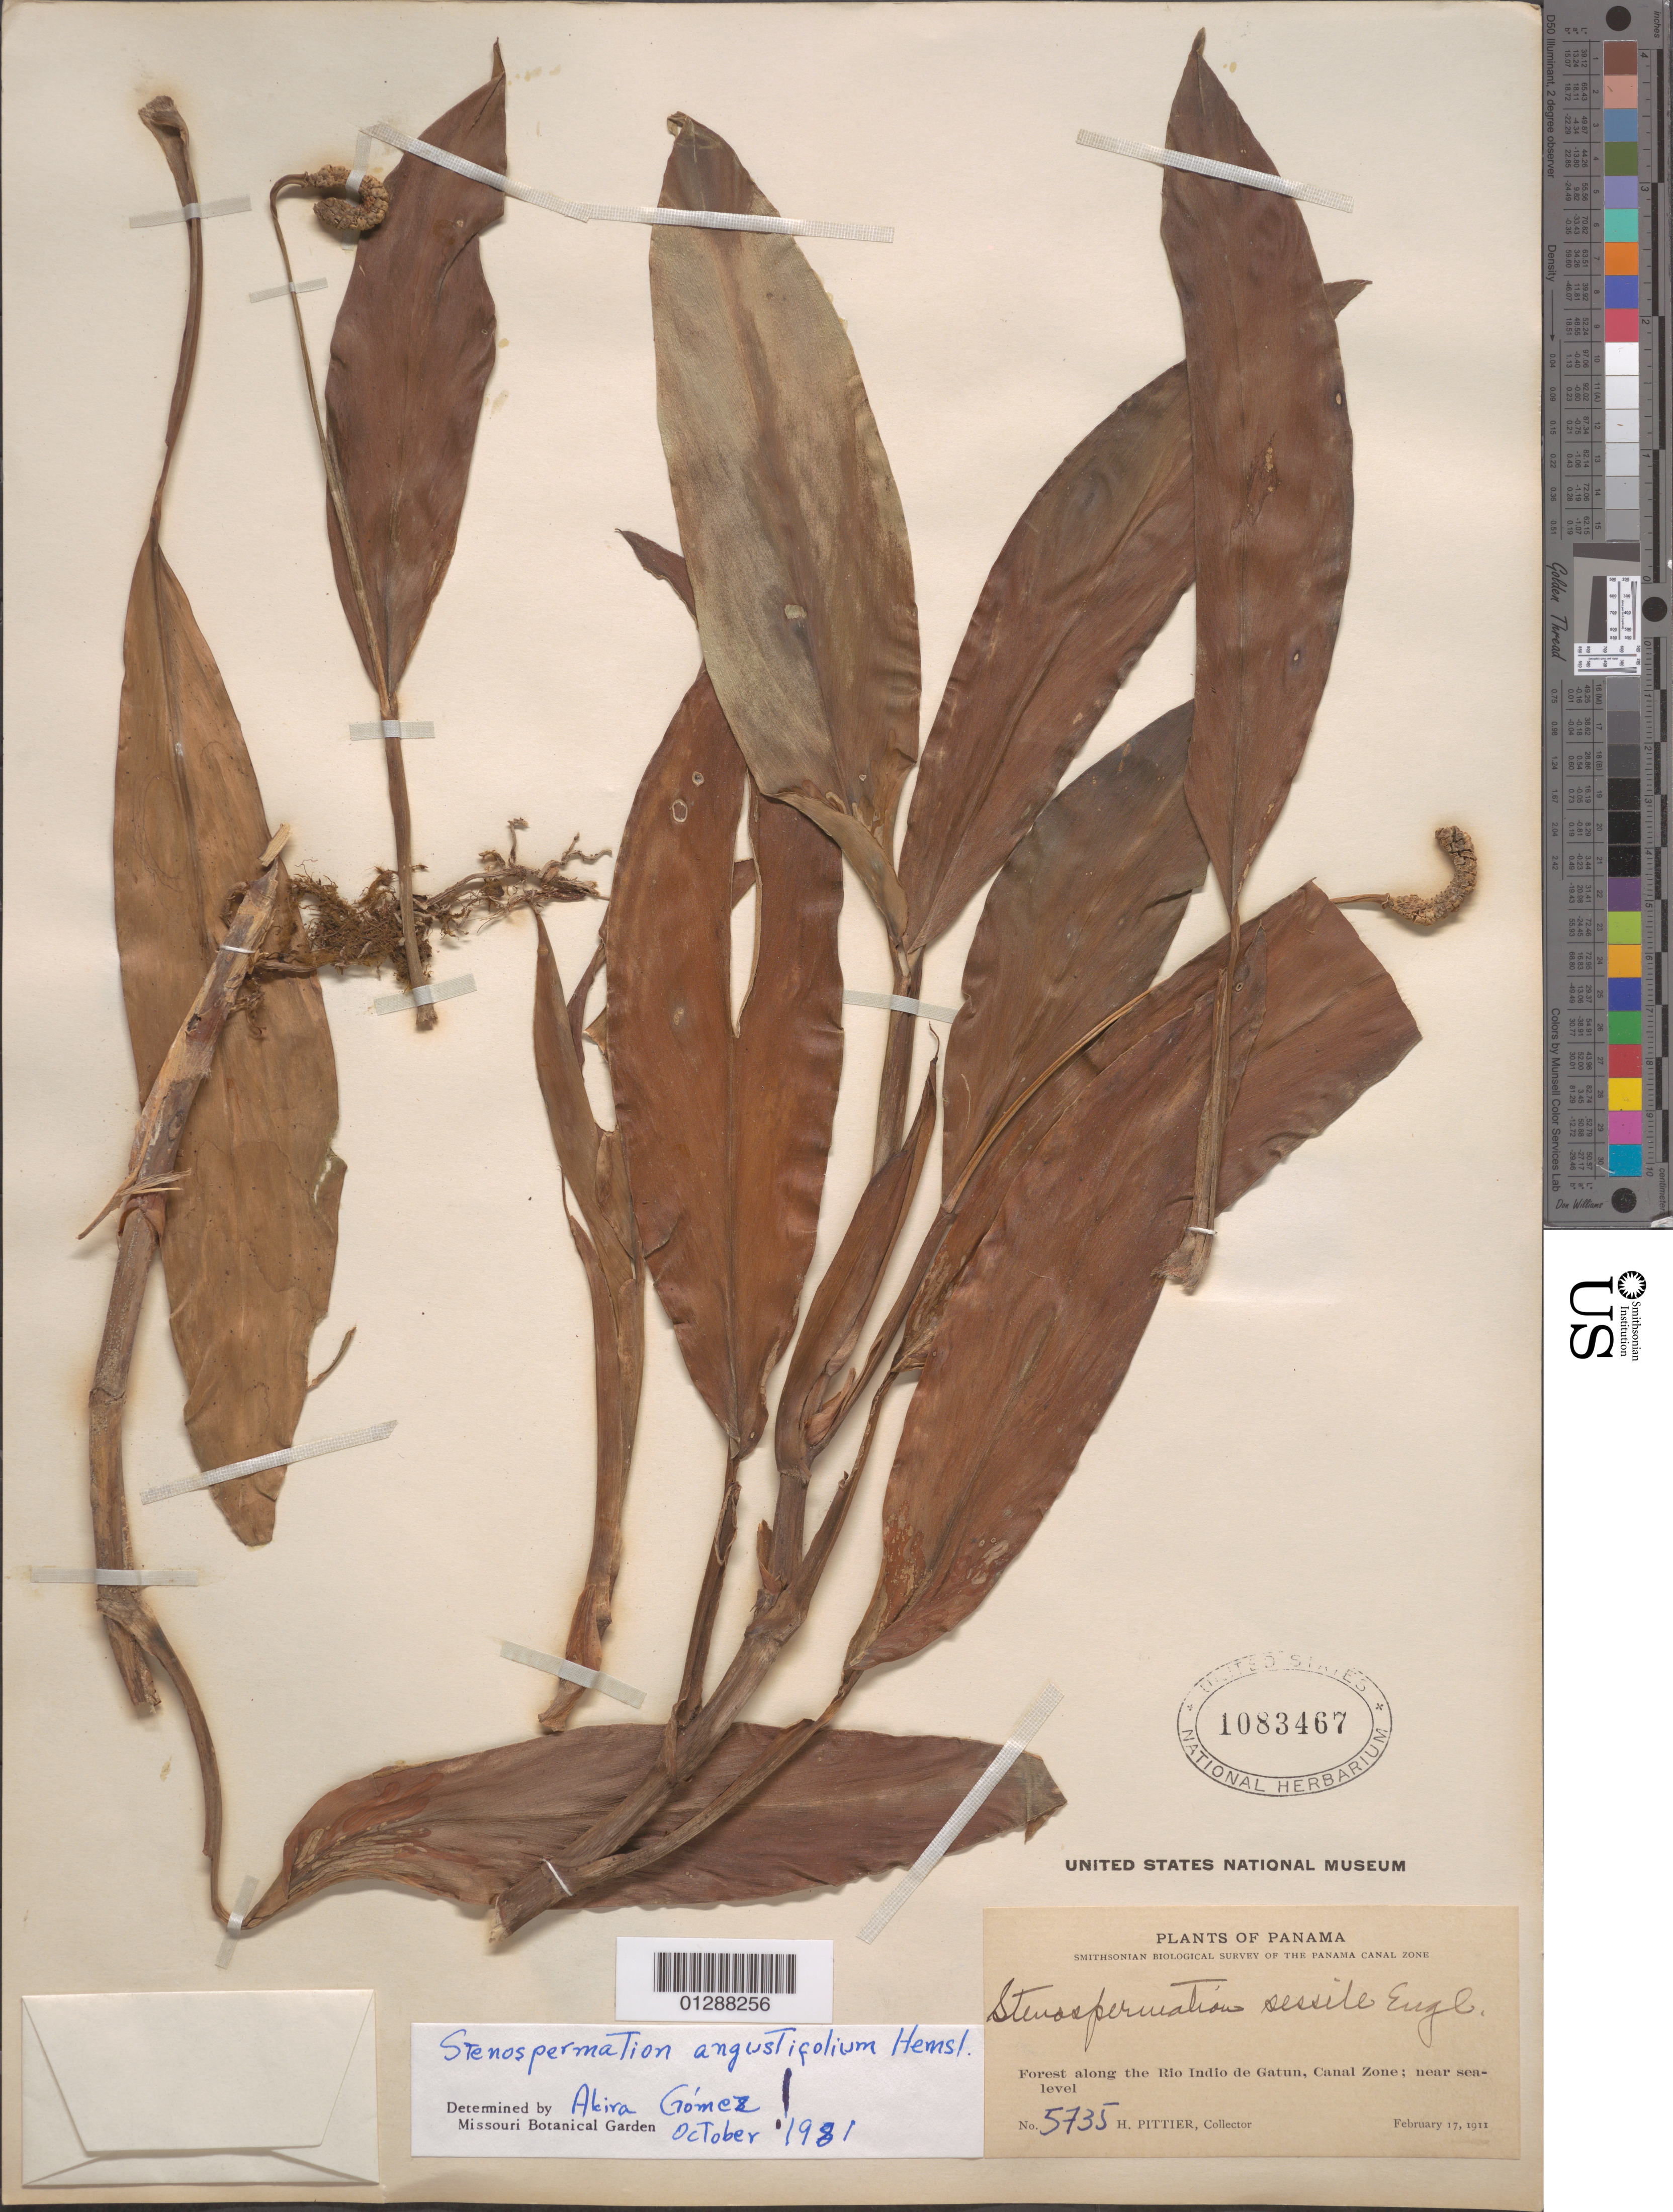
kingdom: Plantae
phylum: Tracheophyta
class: Liliopsida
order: Alismatales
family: Araceae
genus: Stenospermation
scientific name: Stenospermation angustifolium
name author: Hemsl.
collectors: H. F. Pittier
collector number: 5735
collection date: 1911-02-17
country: Panama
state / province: Colón / Panamá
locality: Forest along the Rio Indio de Gatun, Canal Zone.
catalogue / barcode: US 1083467